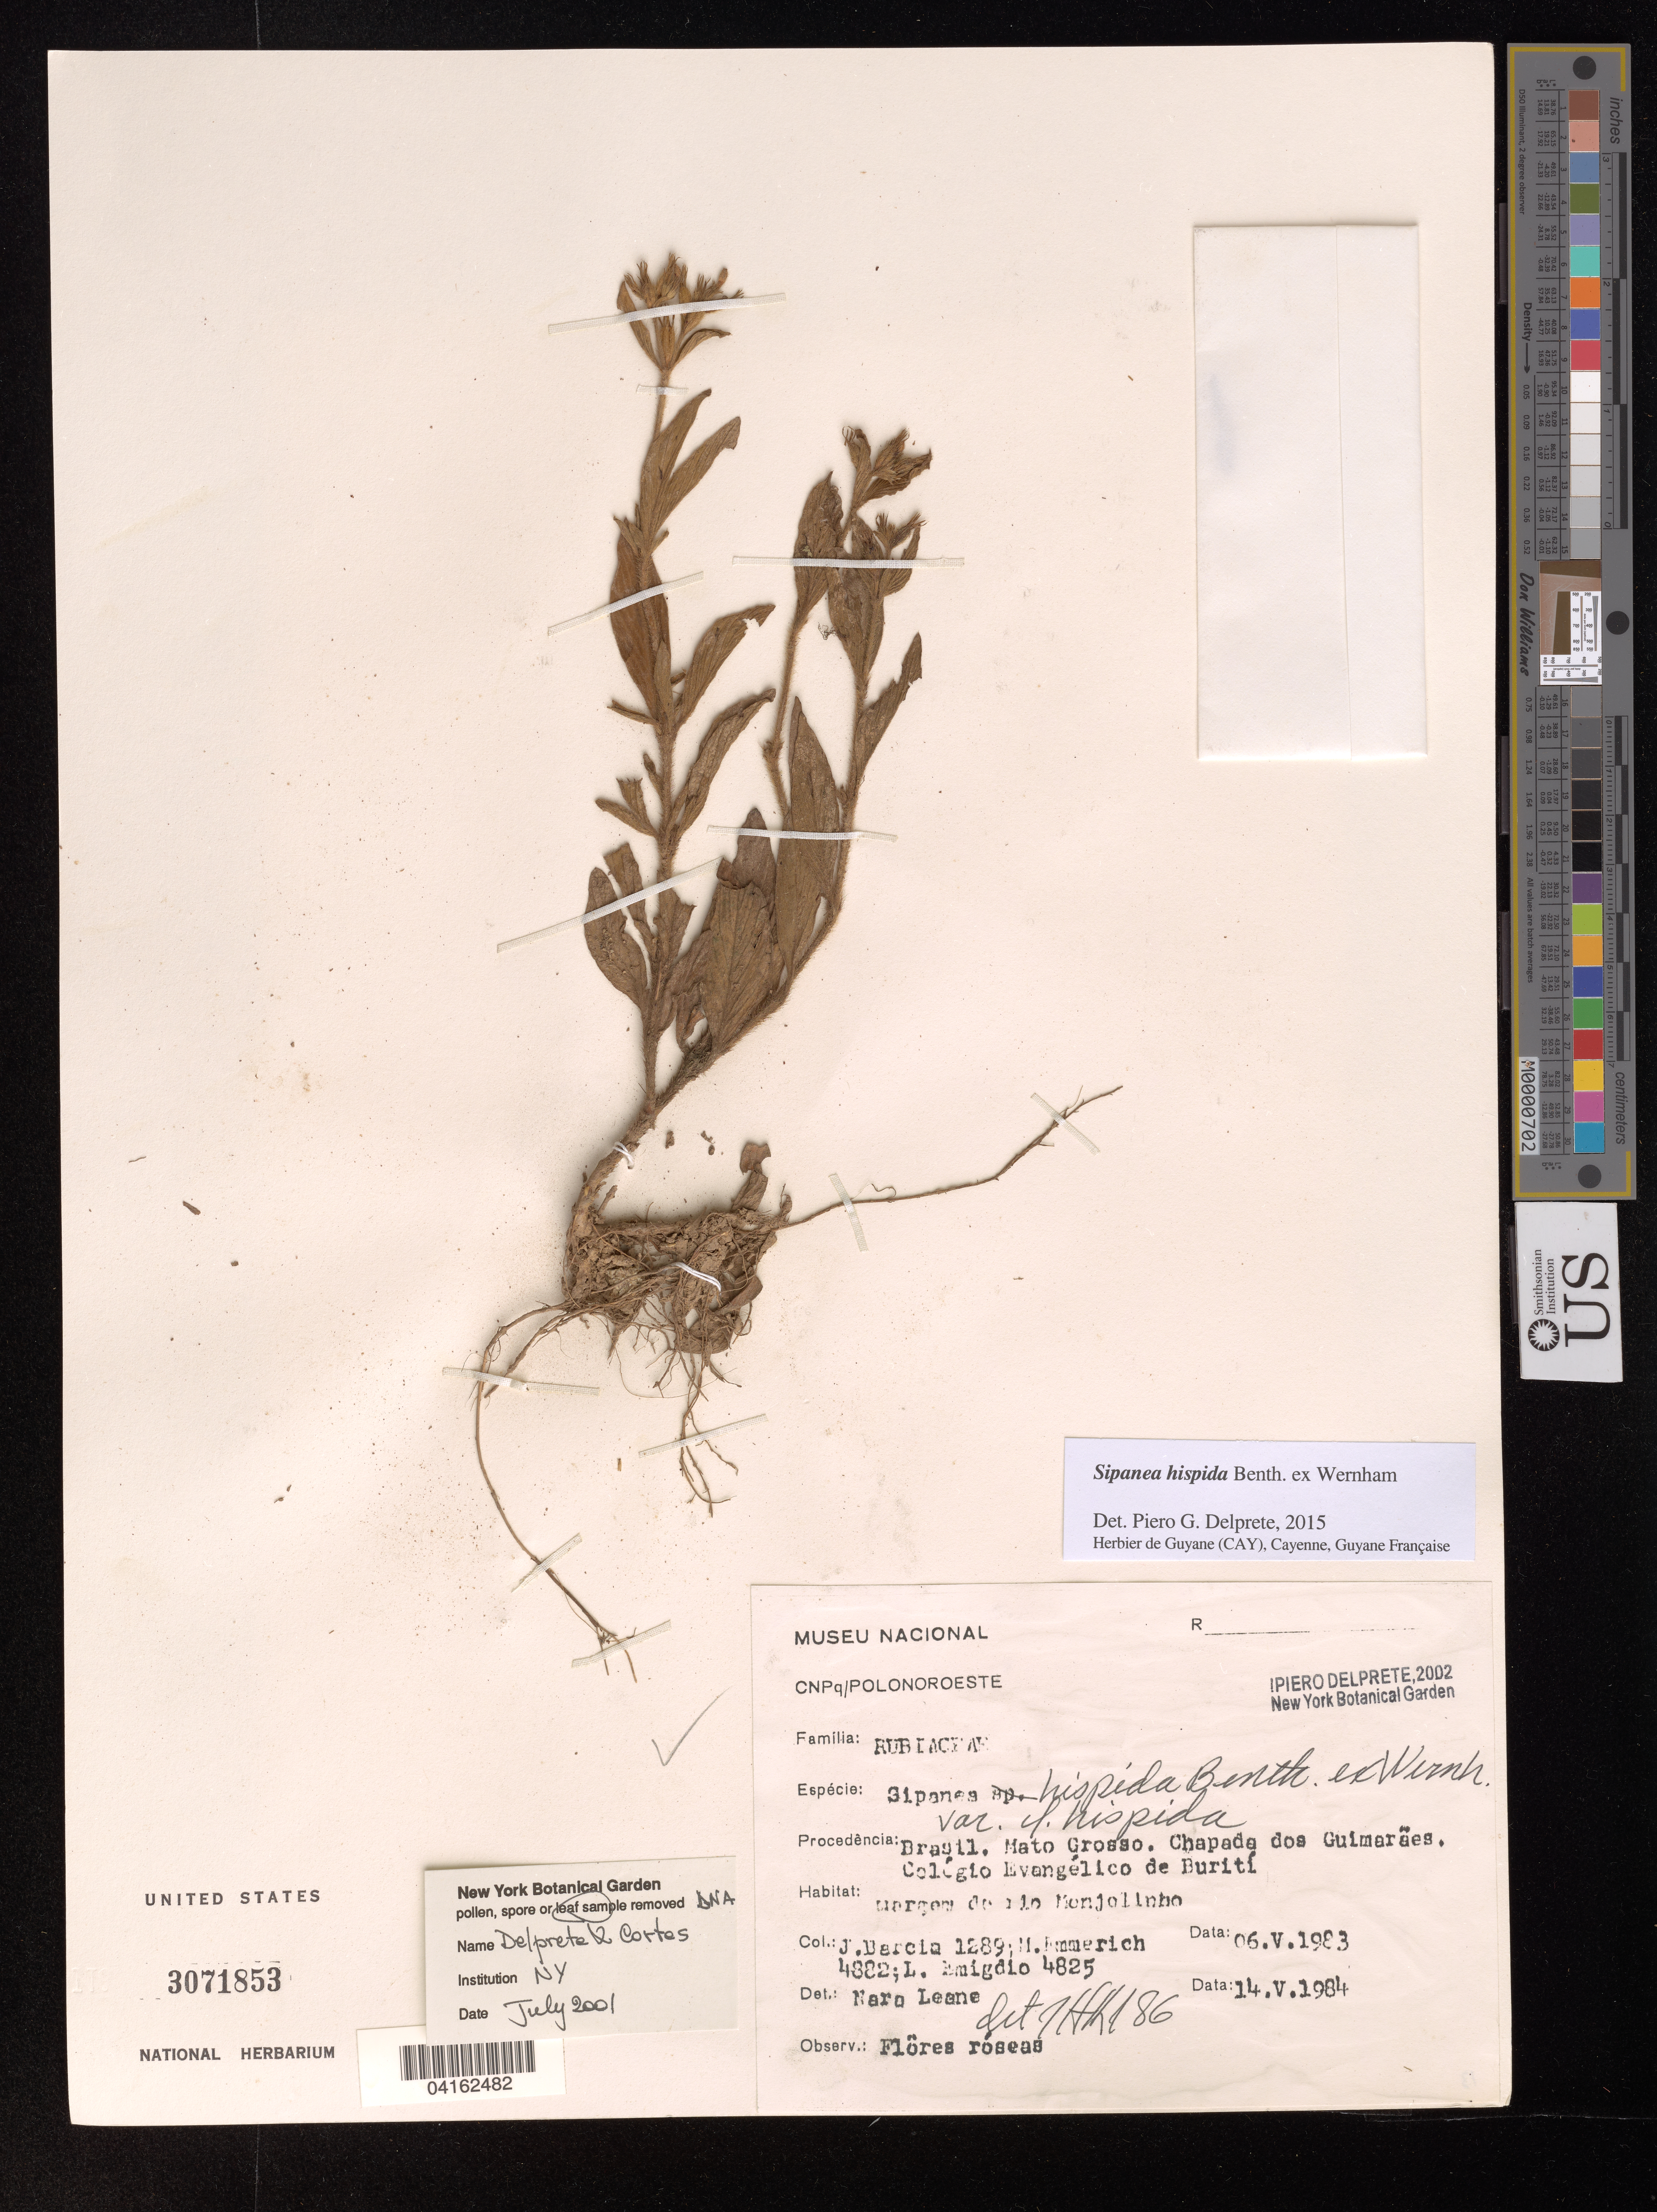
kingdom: Plantae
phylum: Tracheophyta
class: Magnoliopsida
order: Gentianales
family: Rubiaceae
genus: Sipanea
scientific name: Sipanea hispida var. hispida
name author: Benth. ex Wernham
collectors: J. Barcia & L. Emigdio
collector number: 1289/4882/4825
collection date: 1983-05-06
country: Brazil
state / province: Mato Grosso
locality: Chapada dos Guimarães, Colégio Evangélico de Burití. Margem do rio Monjolinho.*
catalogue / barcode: US 3071853